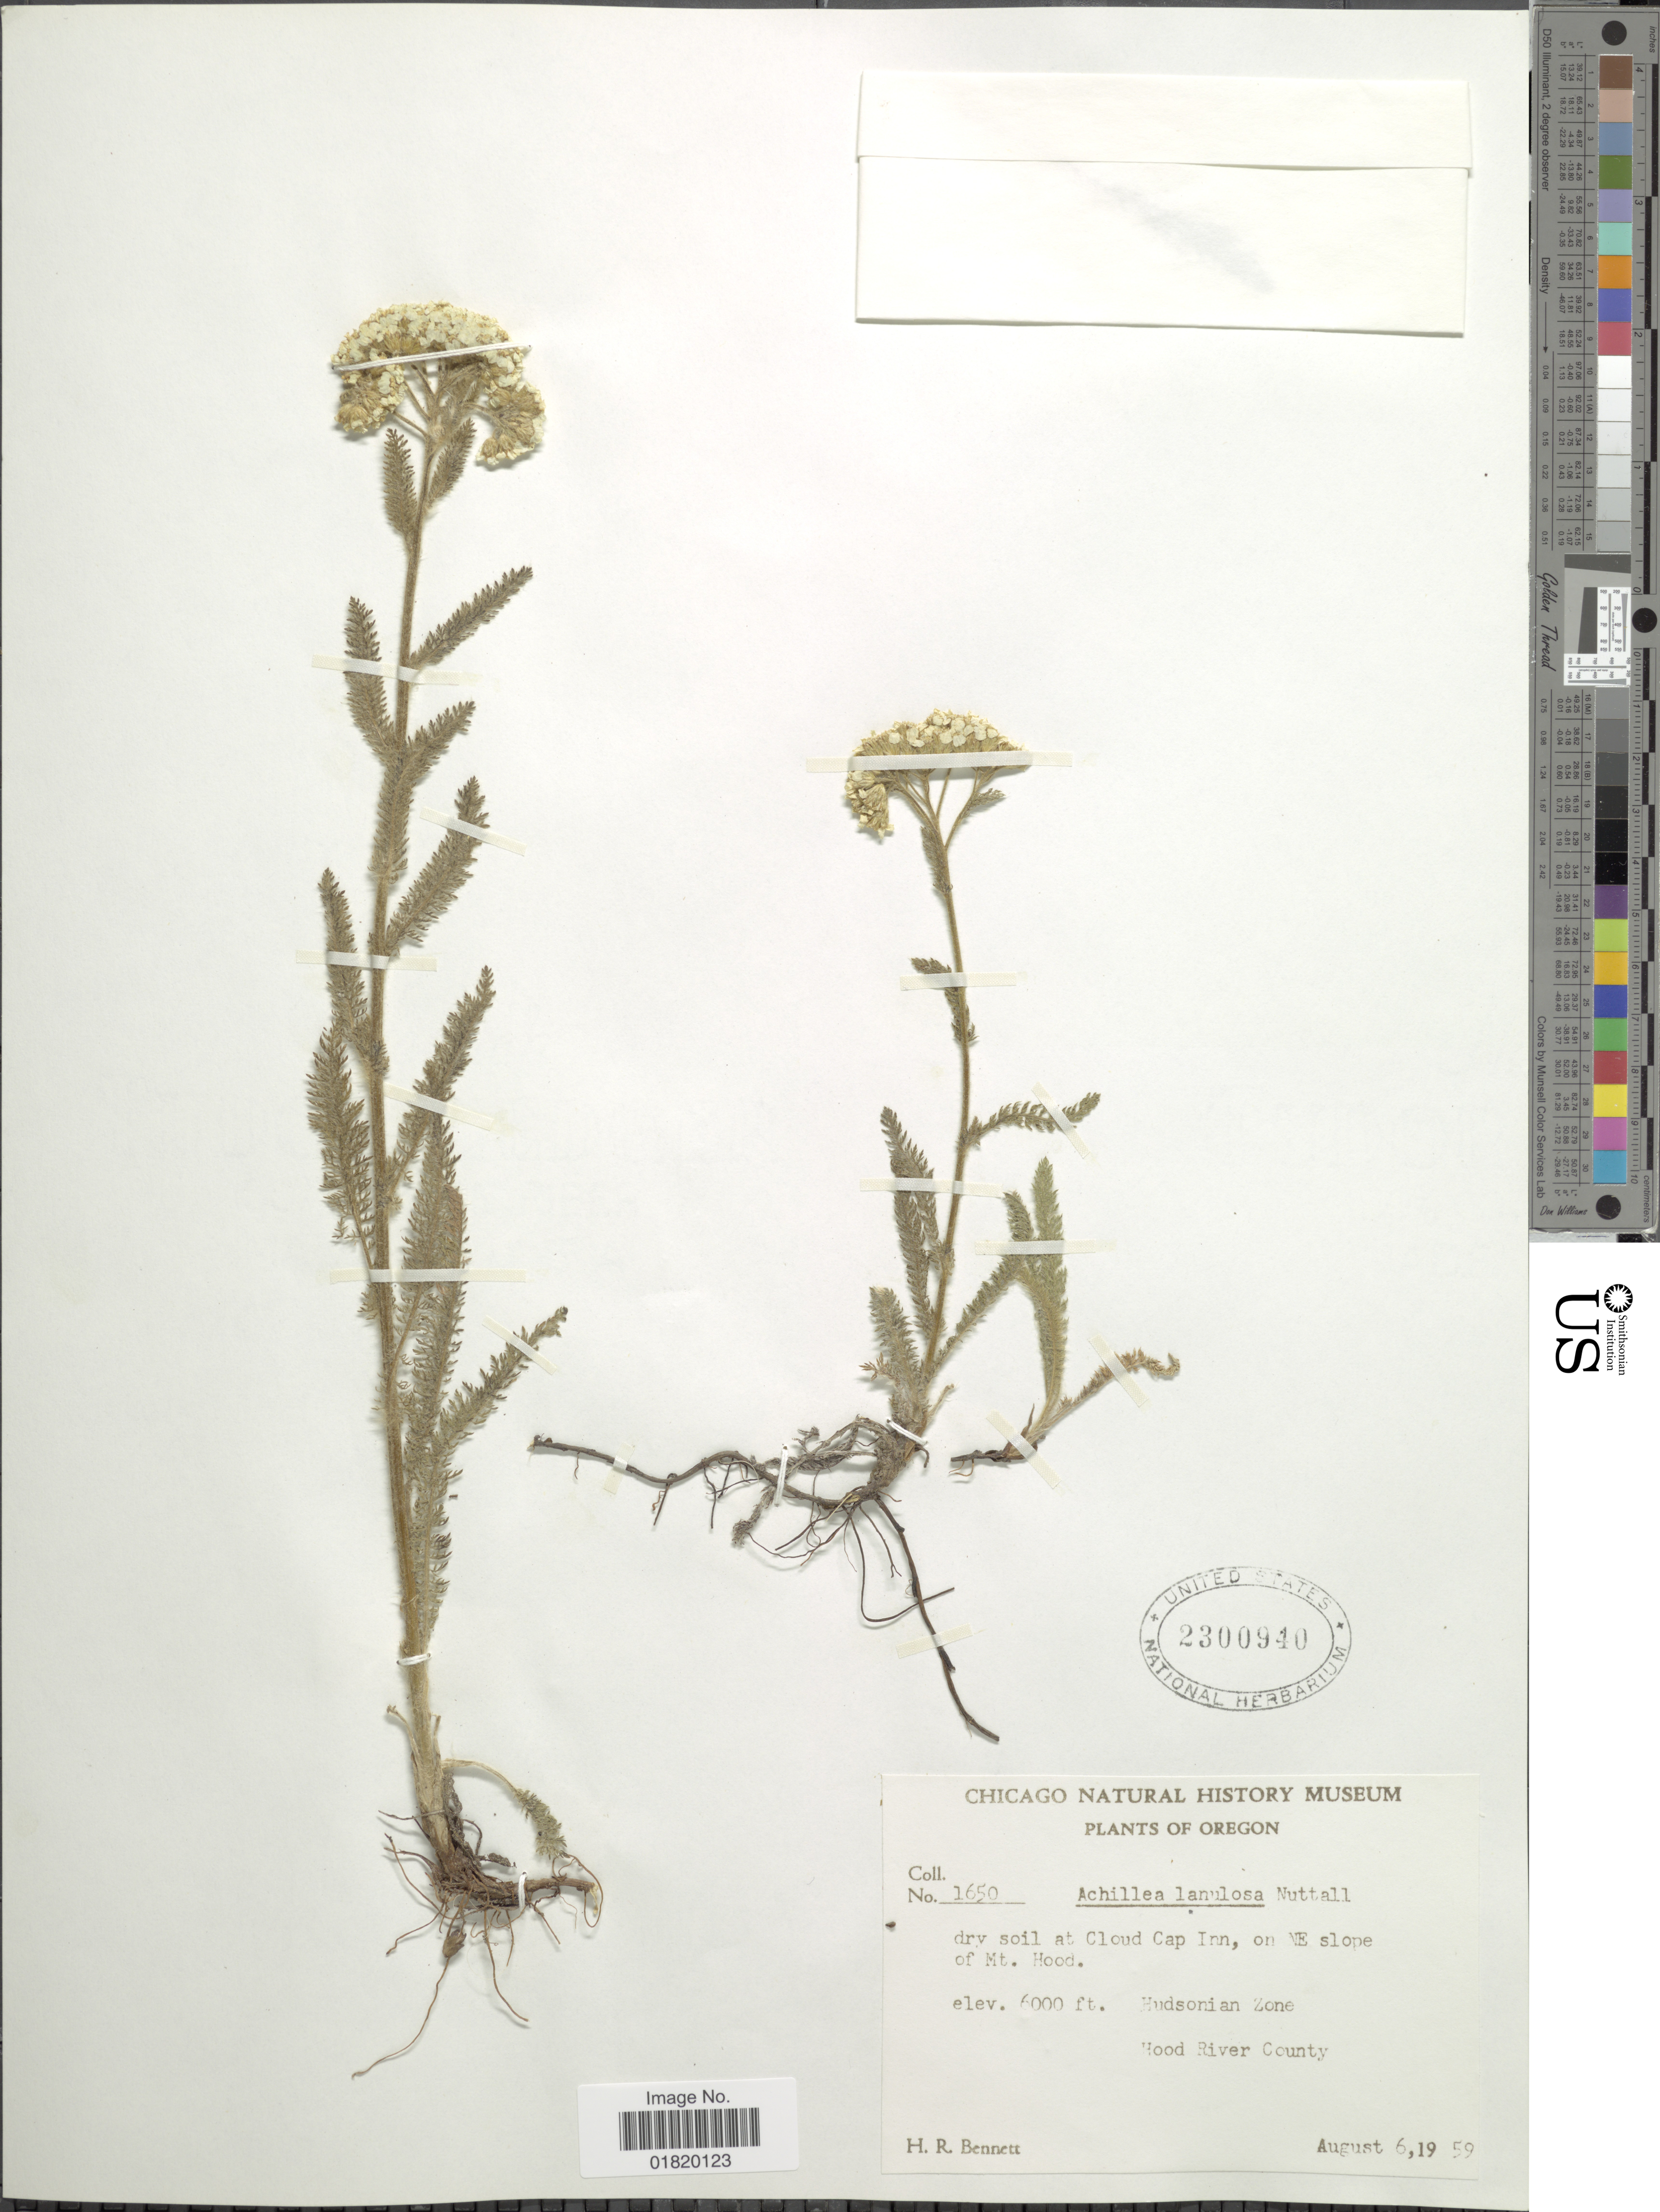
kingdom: Plantae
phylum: Tracheophyta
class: Magnoliopsida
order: Asterales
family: Asteraceae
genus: Achillea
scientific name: Achillea lanulosa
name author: Nutt.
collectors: H. R. Bennett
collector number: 1650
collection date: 1959-08-06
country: United States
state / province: Oregon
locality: Cloud Cap Inn, on NE slope of Mt. Hood. Hudsonian Zone. Hood River County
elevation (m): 1829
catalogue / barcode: US 2300940